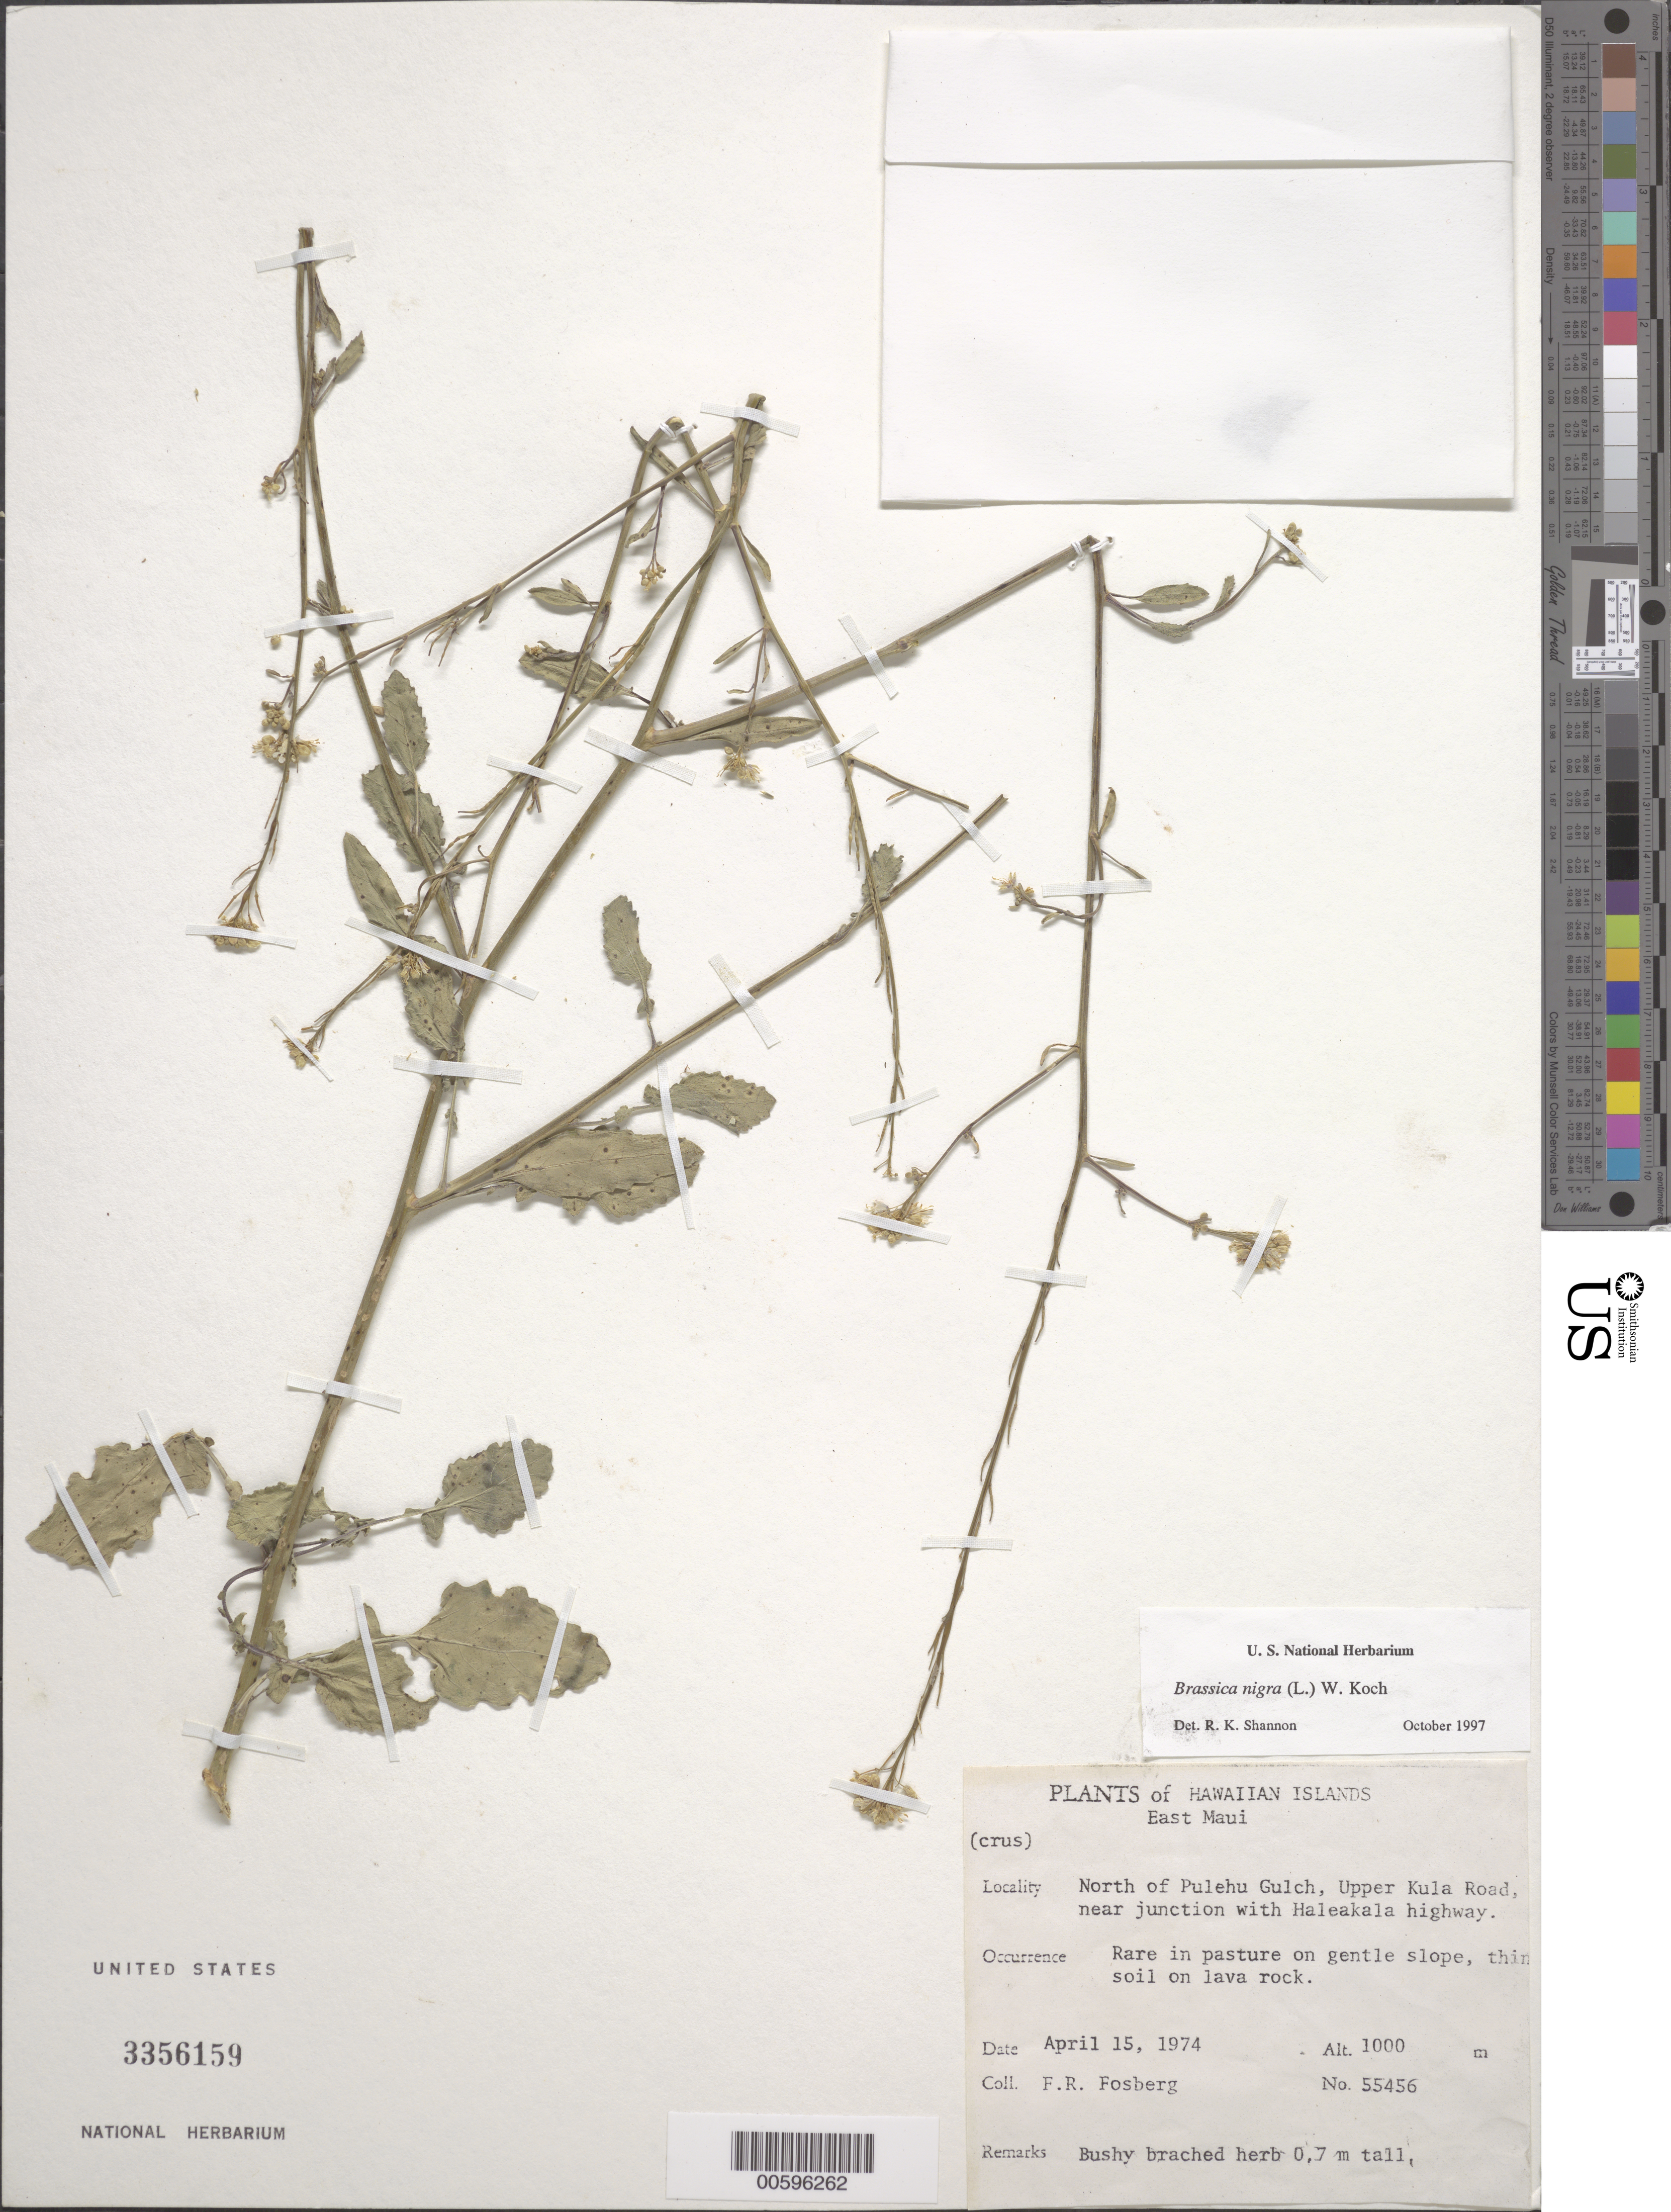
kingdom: Plantae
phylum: Tracheophyta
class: Magnoliopsida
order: Brassicales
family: Brassicaceae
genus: Brassica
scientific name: Brassica nigra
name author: (L.) W.D.J. Koch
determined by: Shannon, R. K., (UNITED STATES)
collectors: F. R. Fosberg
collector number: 55456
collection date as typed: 15 Apr 1974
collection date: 1974-04-15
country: United States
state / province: Hawaii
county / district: Maui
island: Maui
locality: E Maui, N of Pulehu Gulch, Upper Kula Rd, near jct with Haleakala hwy.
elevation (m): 1000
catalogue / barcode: US 3356159